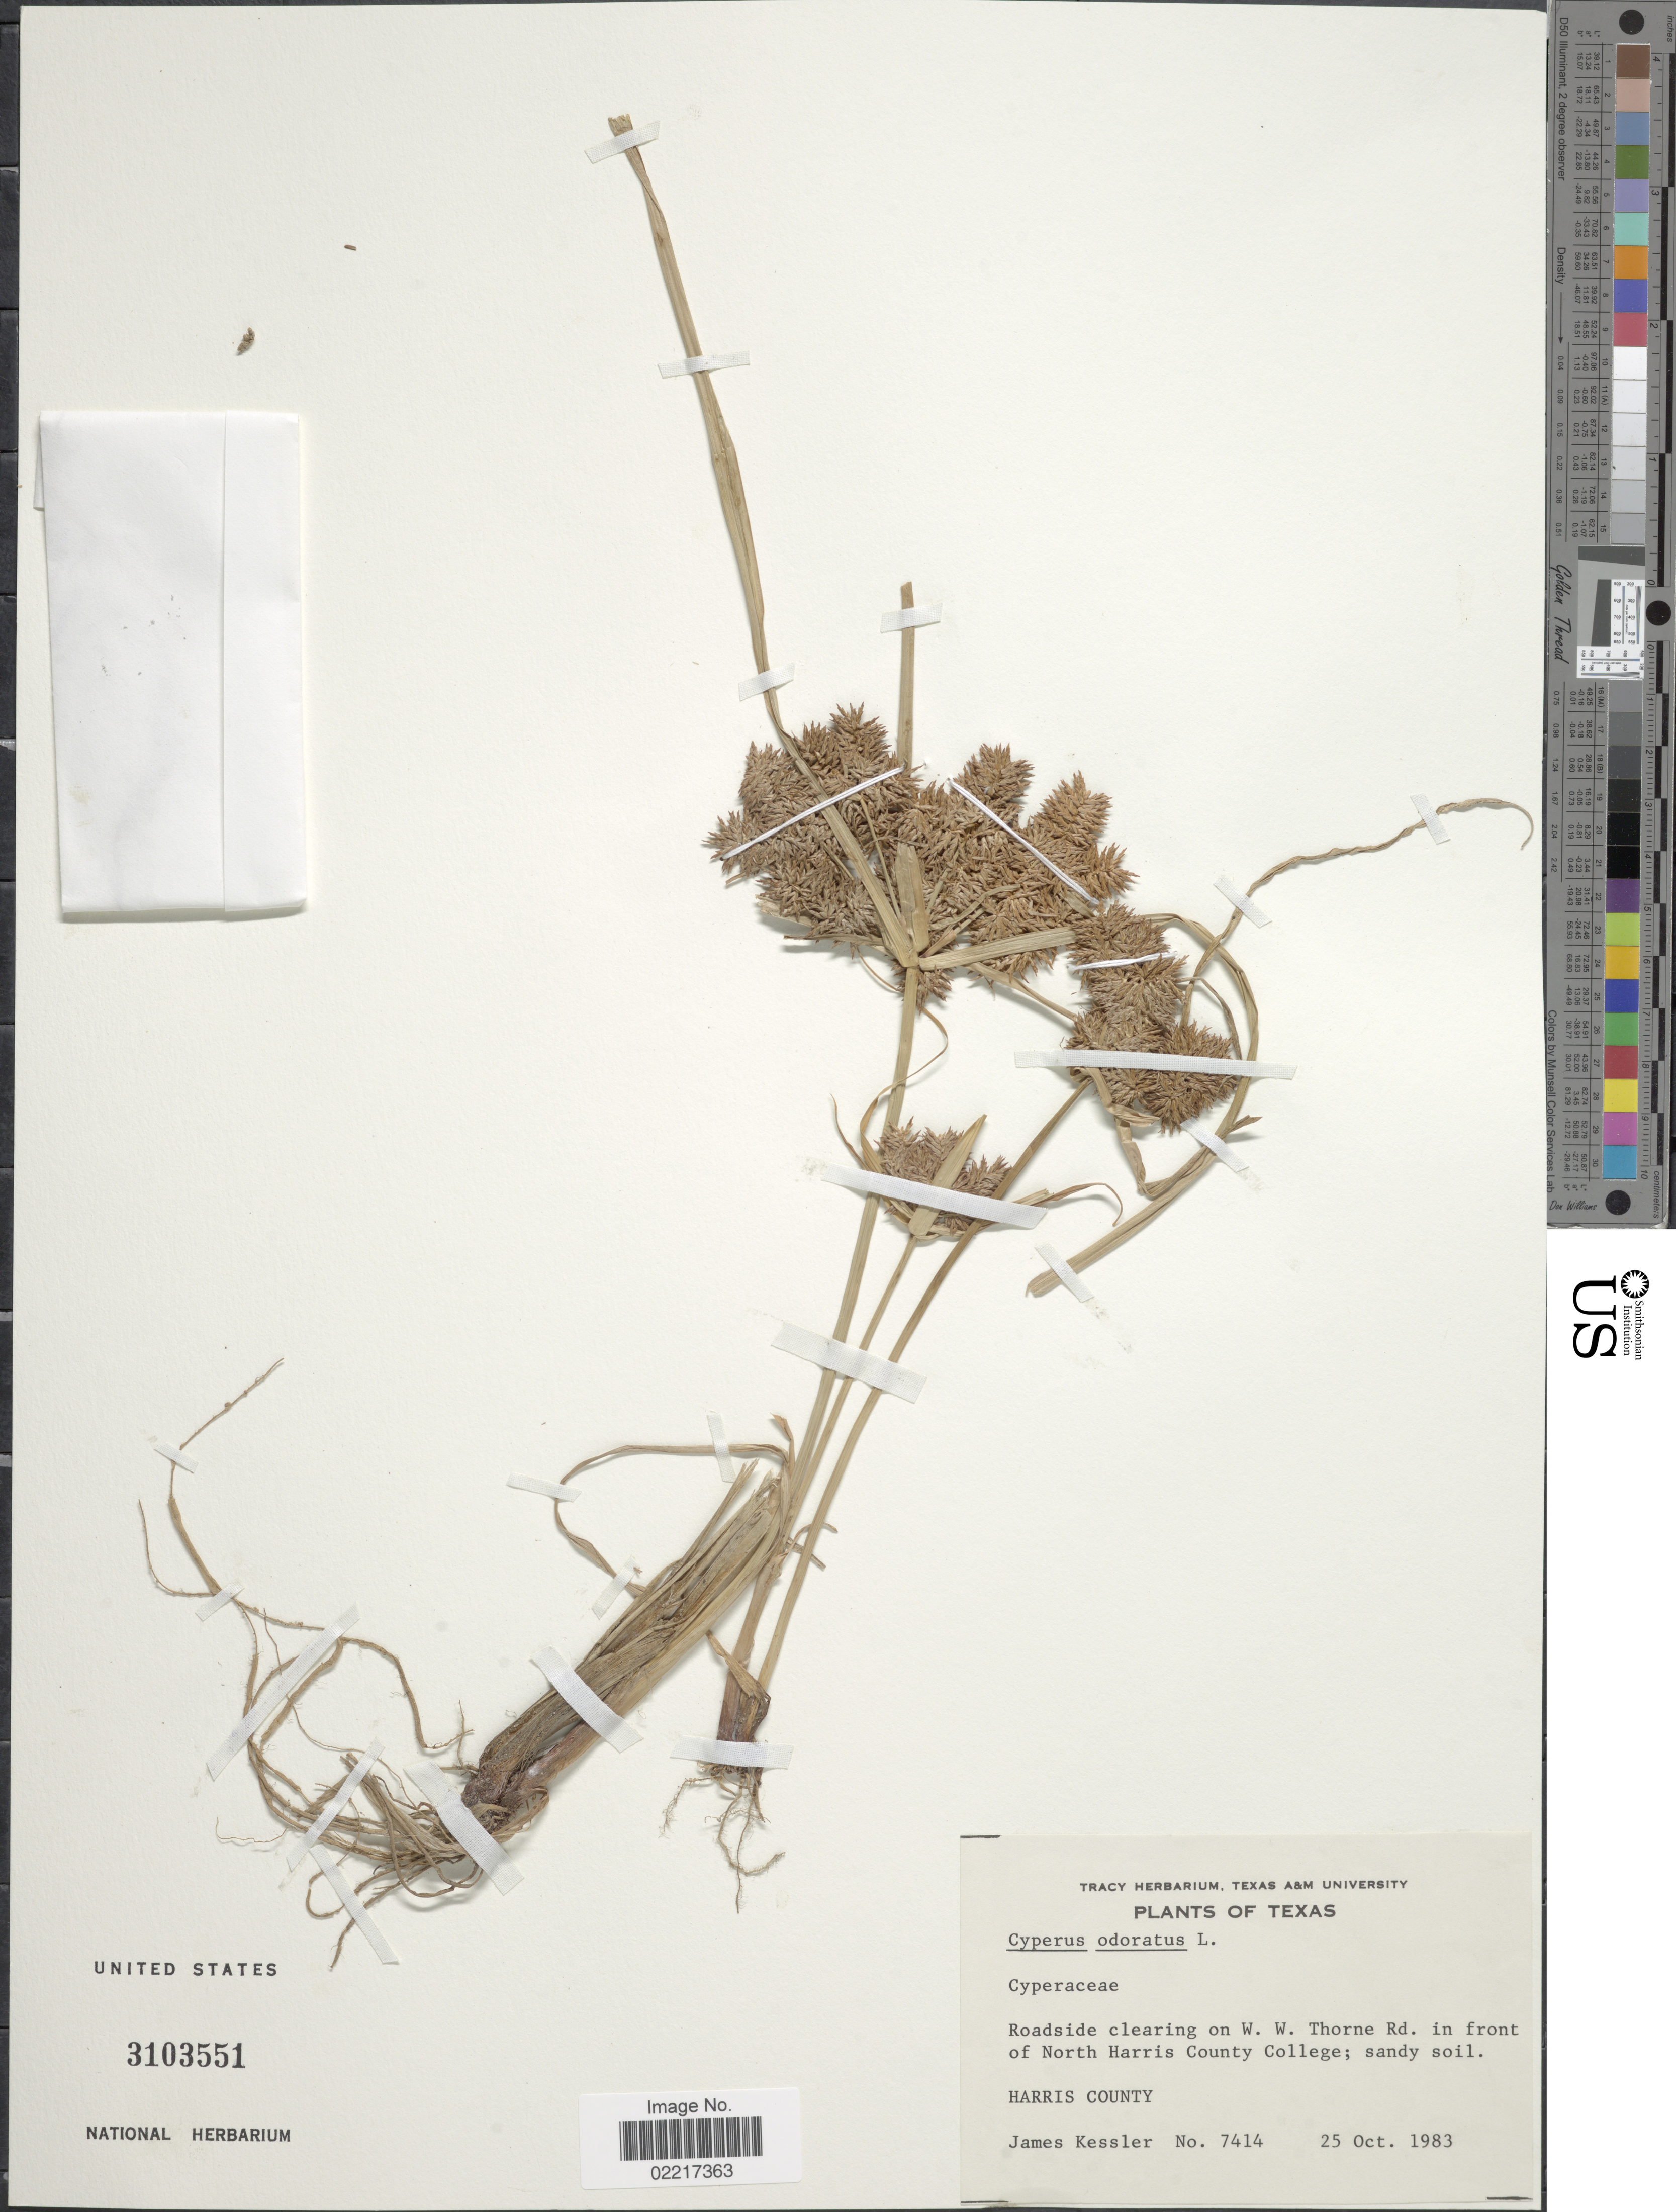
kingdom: Plantae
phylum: Tracheophyta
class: Liliopsida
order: Poales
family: Cyperaceae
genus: Cyperus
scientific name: Cyperus odoratus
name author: L.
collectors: J. W. Kessler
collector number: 7414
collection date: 1983-10-25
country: United States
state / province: Texas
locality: Roadside clearing on W.W. Thoren Rd. in front on North Harris County College, Harris County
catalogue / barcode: US 3103551